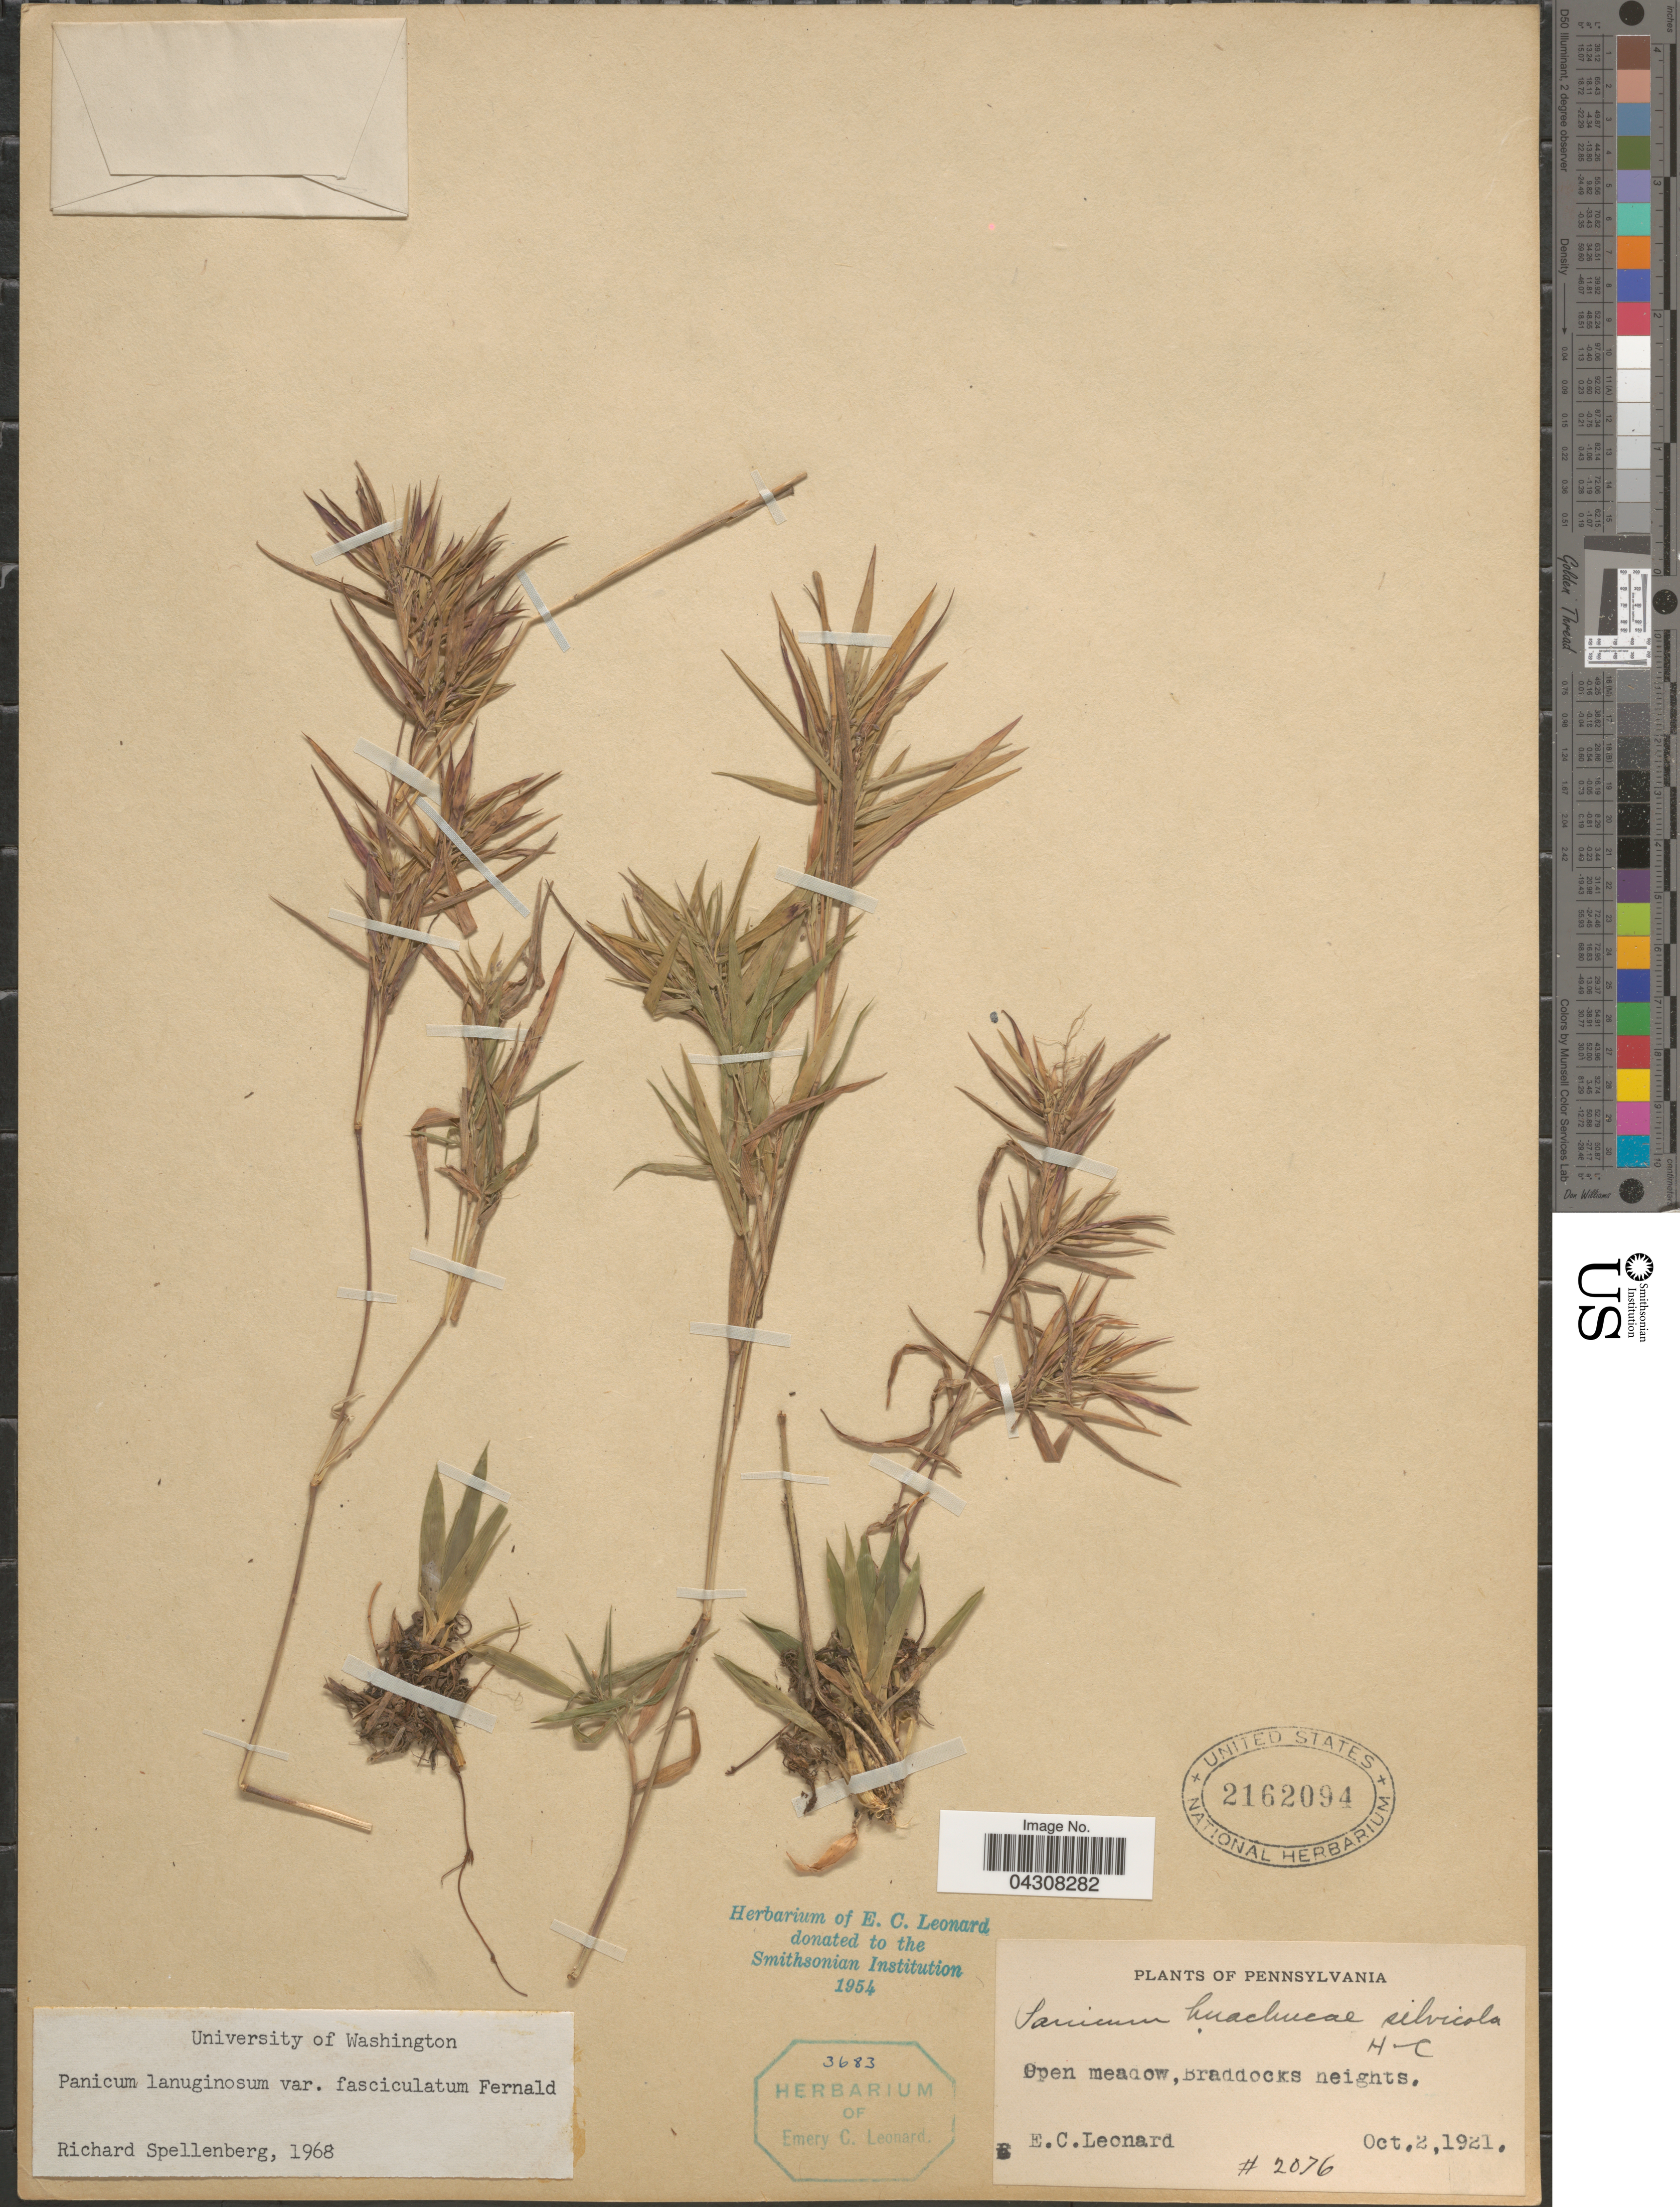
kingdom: Plantae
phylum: Tracheophyta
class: Liliopsida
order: Poales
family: Poaceae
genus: Dichanthelium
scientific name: Dichanthelium acuminatum var. acuminatum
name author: (Sw.) Gould & C.A. Clark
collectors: E. C. Leonard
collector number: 2076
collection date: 1921-10-02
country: United States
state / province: Pennsylvania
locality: Open meadow, Braddocks heights.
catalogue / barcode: US 2162094